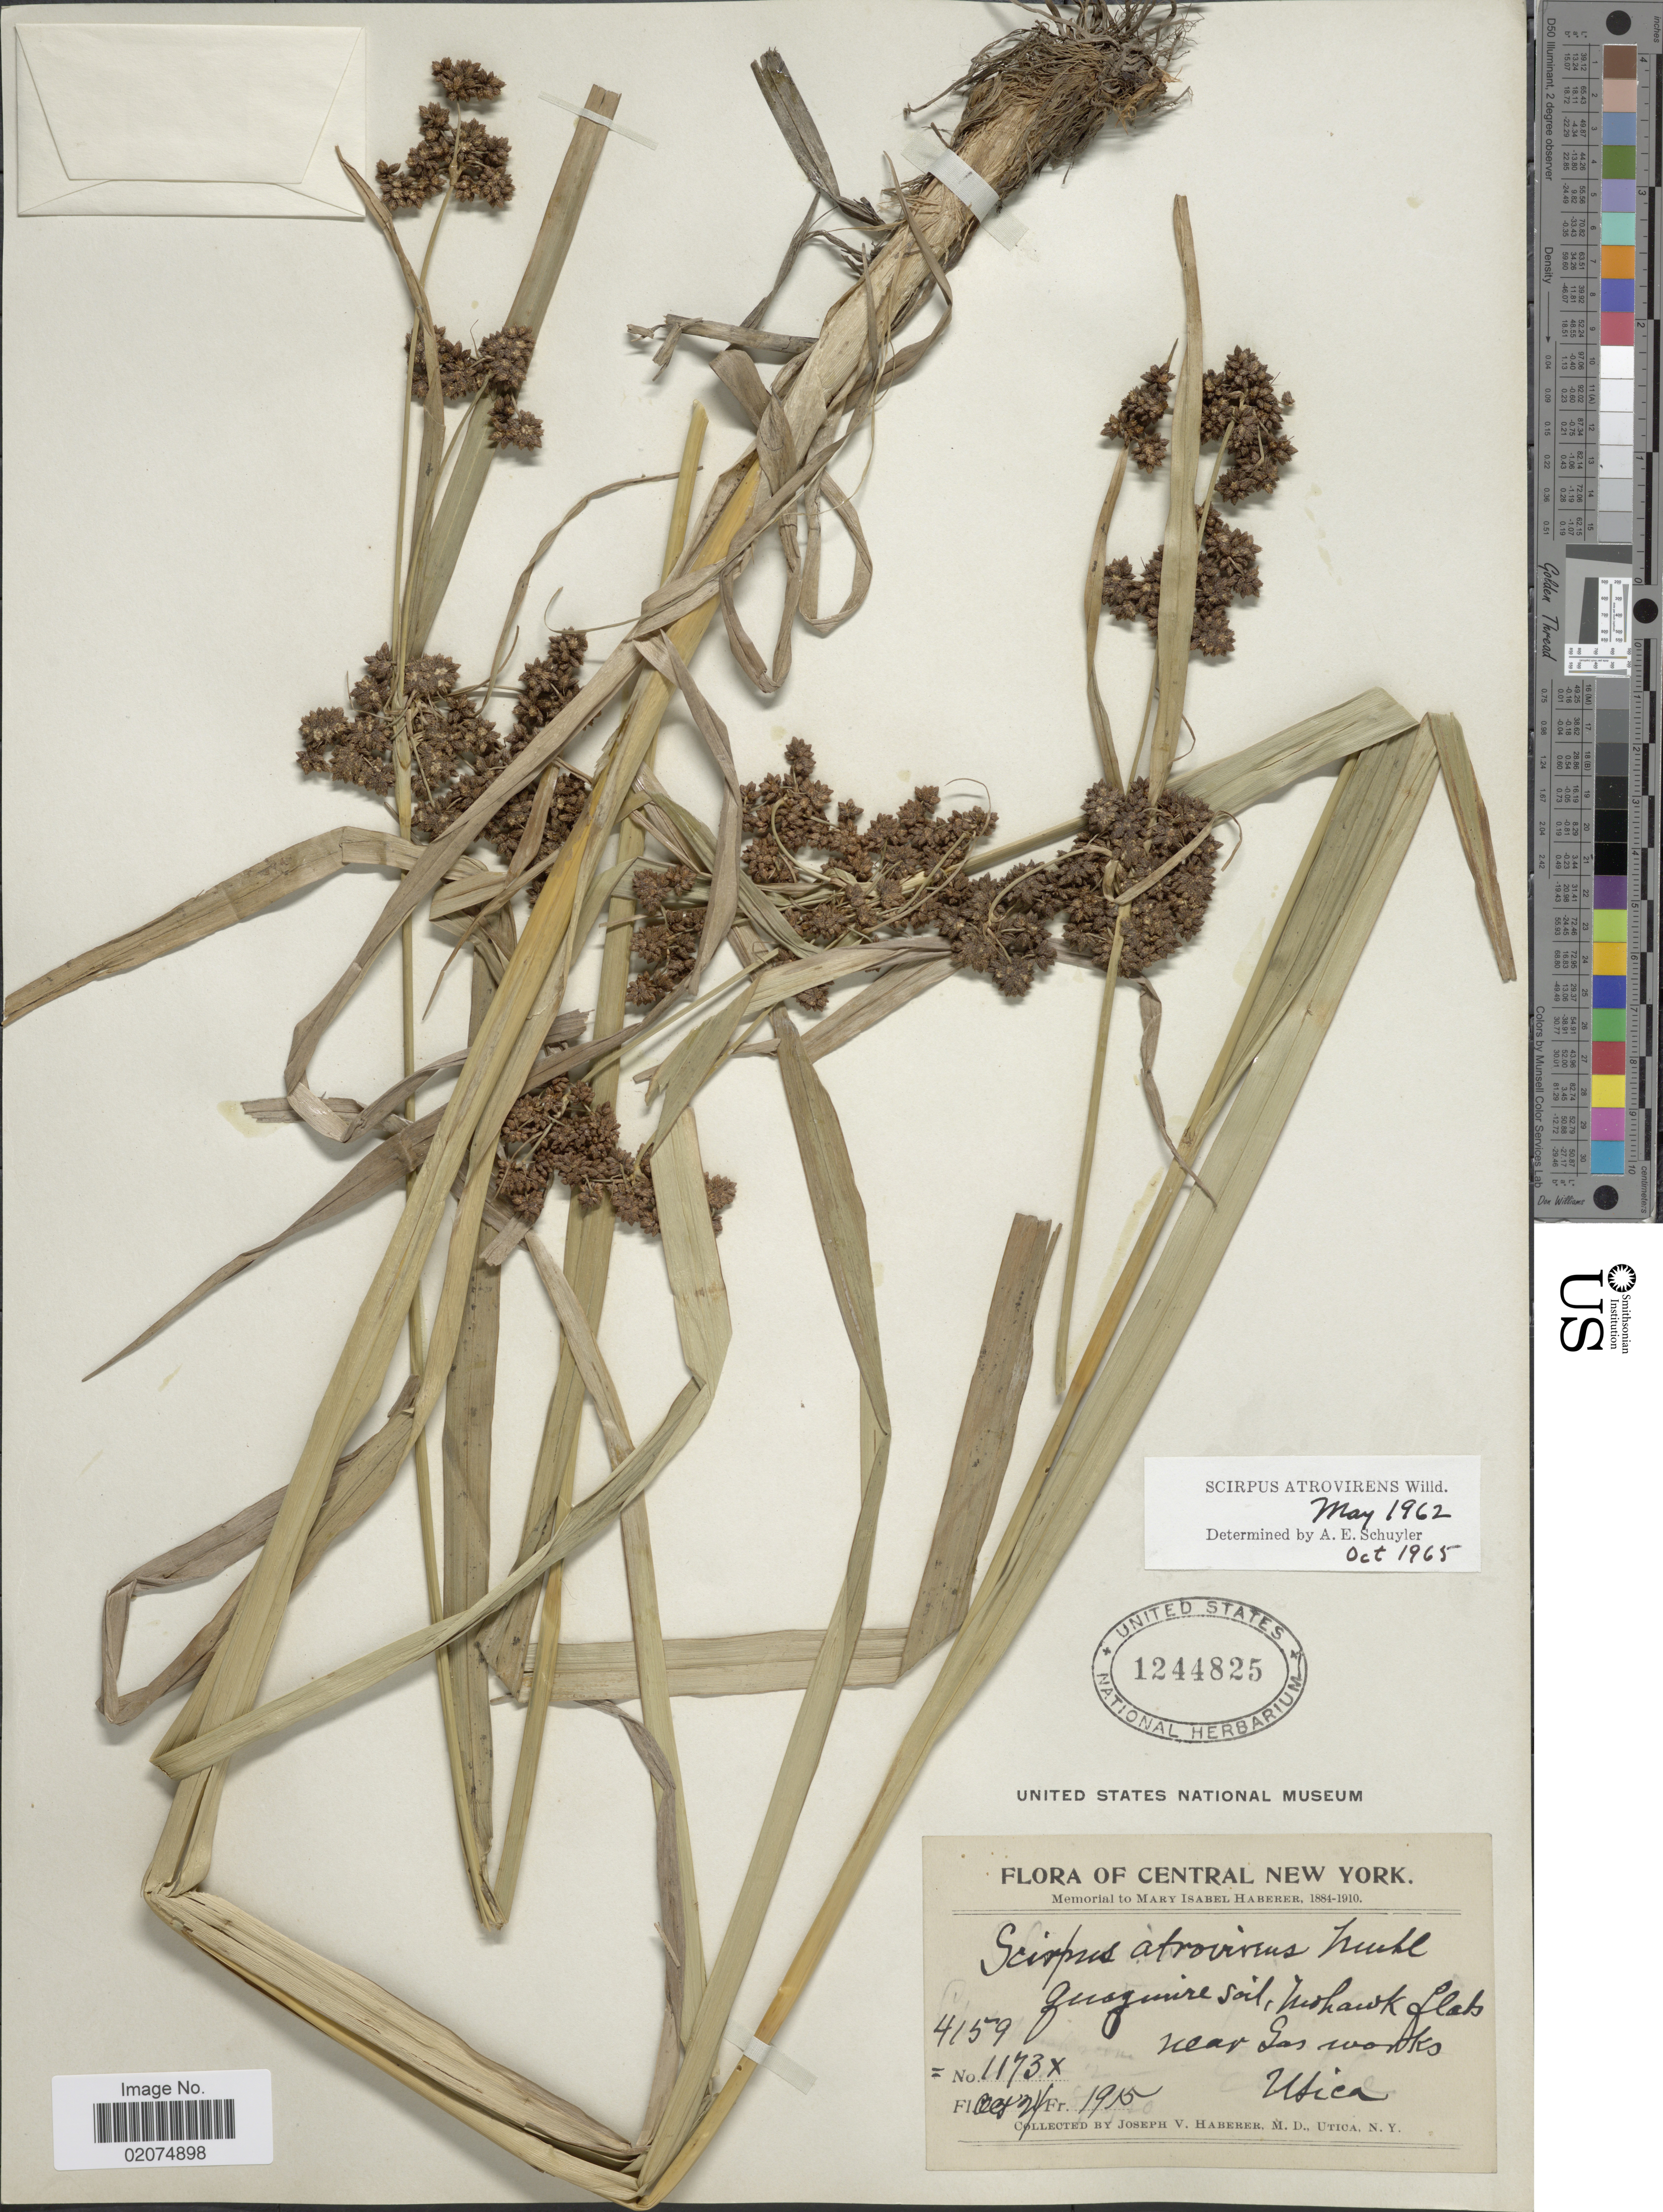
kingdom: Plantae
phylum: Tracheophyta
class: Liliopsida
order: Poales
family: Cyperaceae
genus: Scirpus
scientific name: Scirpus atrovirens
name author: Willd.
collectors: J. V. Haberer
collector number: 1173x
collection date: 1915-10-24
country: United States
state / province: New York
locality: Central New York, Mohawk flats, near Gas works, Utica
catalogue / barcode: US 1244825